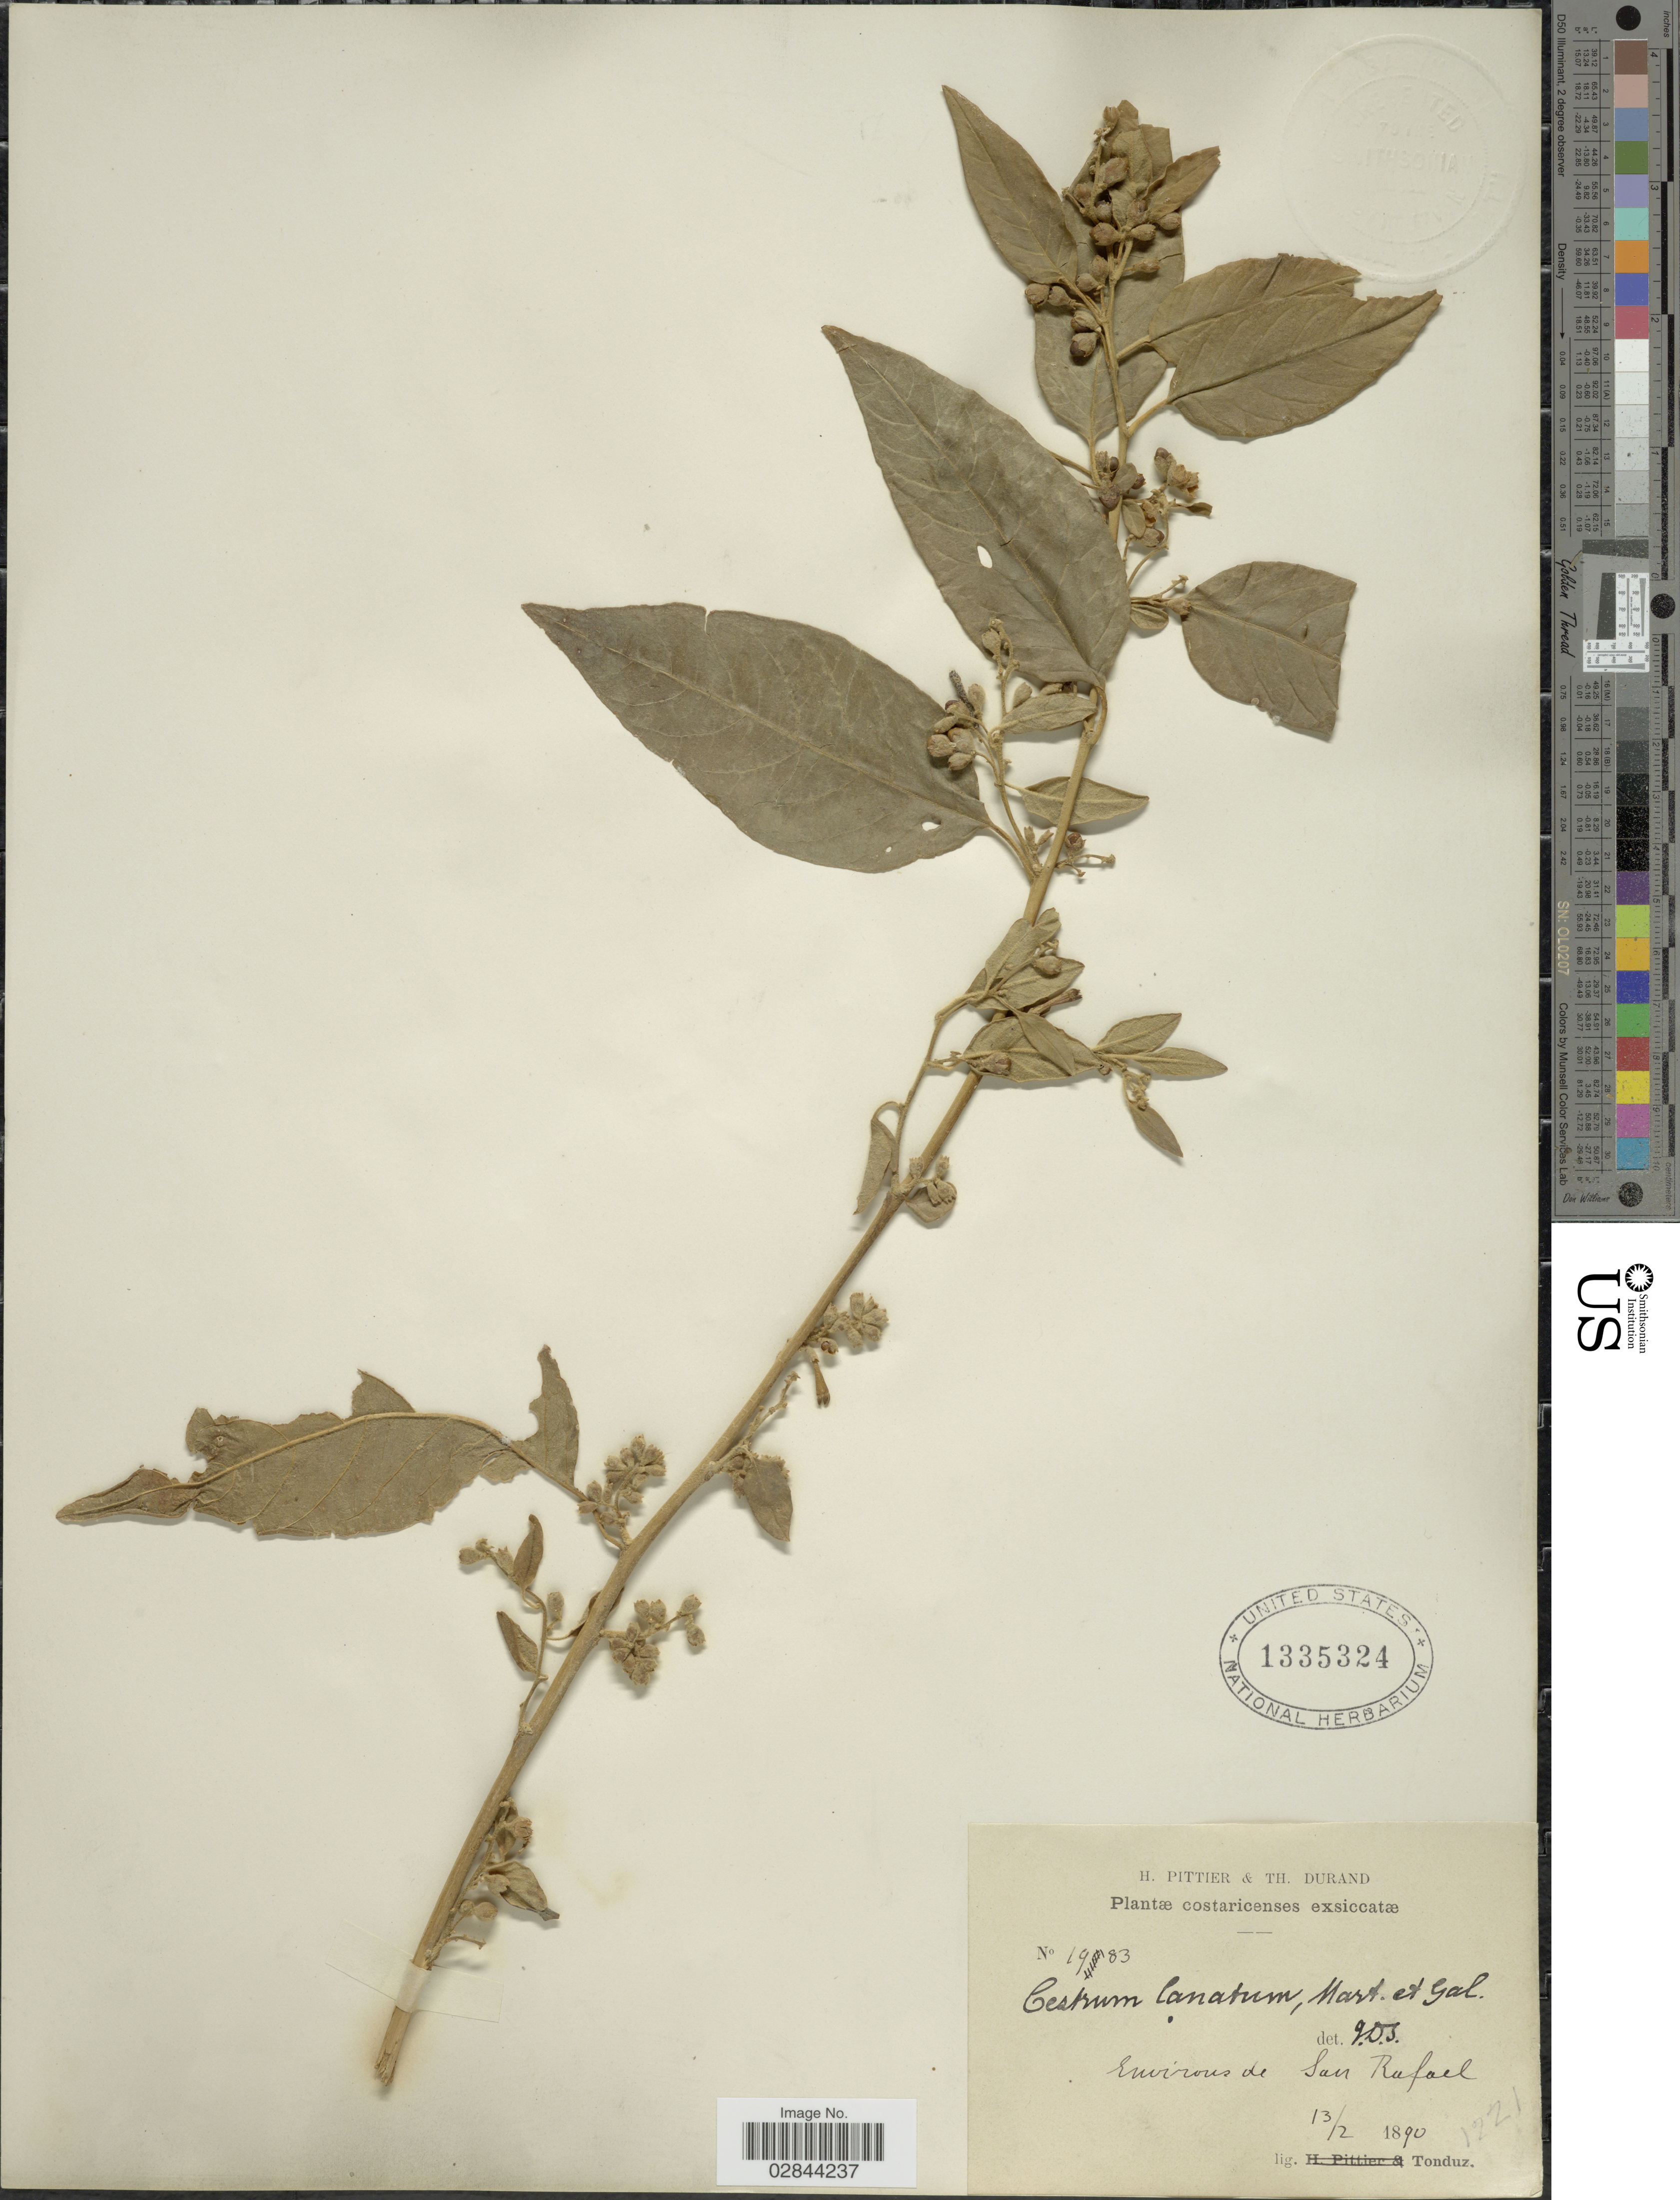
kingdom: Plantae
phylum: Tracheophyta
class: Magnoliopsida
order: Solanales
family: Solanaceae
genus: Cestrum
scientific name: Cestrum lanatum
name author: M. Martens & Galeotti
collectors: Tonduz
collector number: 1983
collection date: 1890-02-13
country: Costa Rica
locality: Environs de San Rafael.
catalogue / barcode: US 1335324